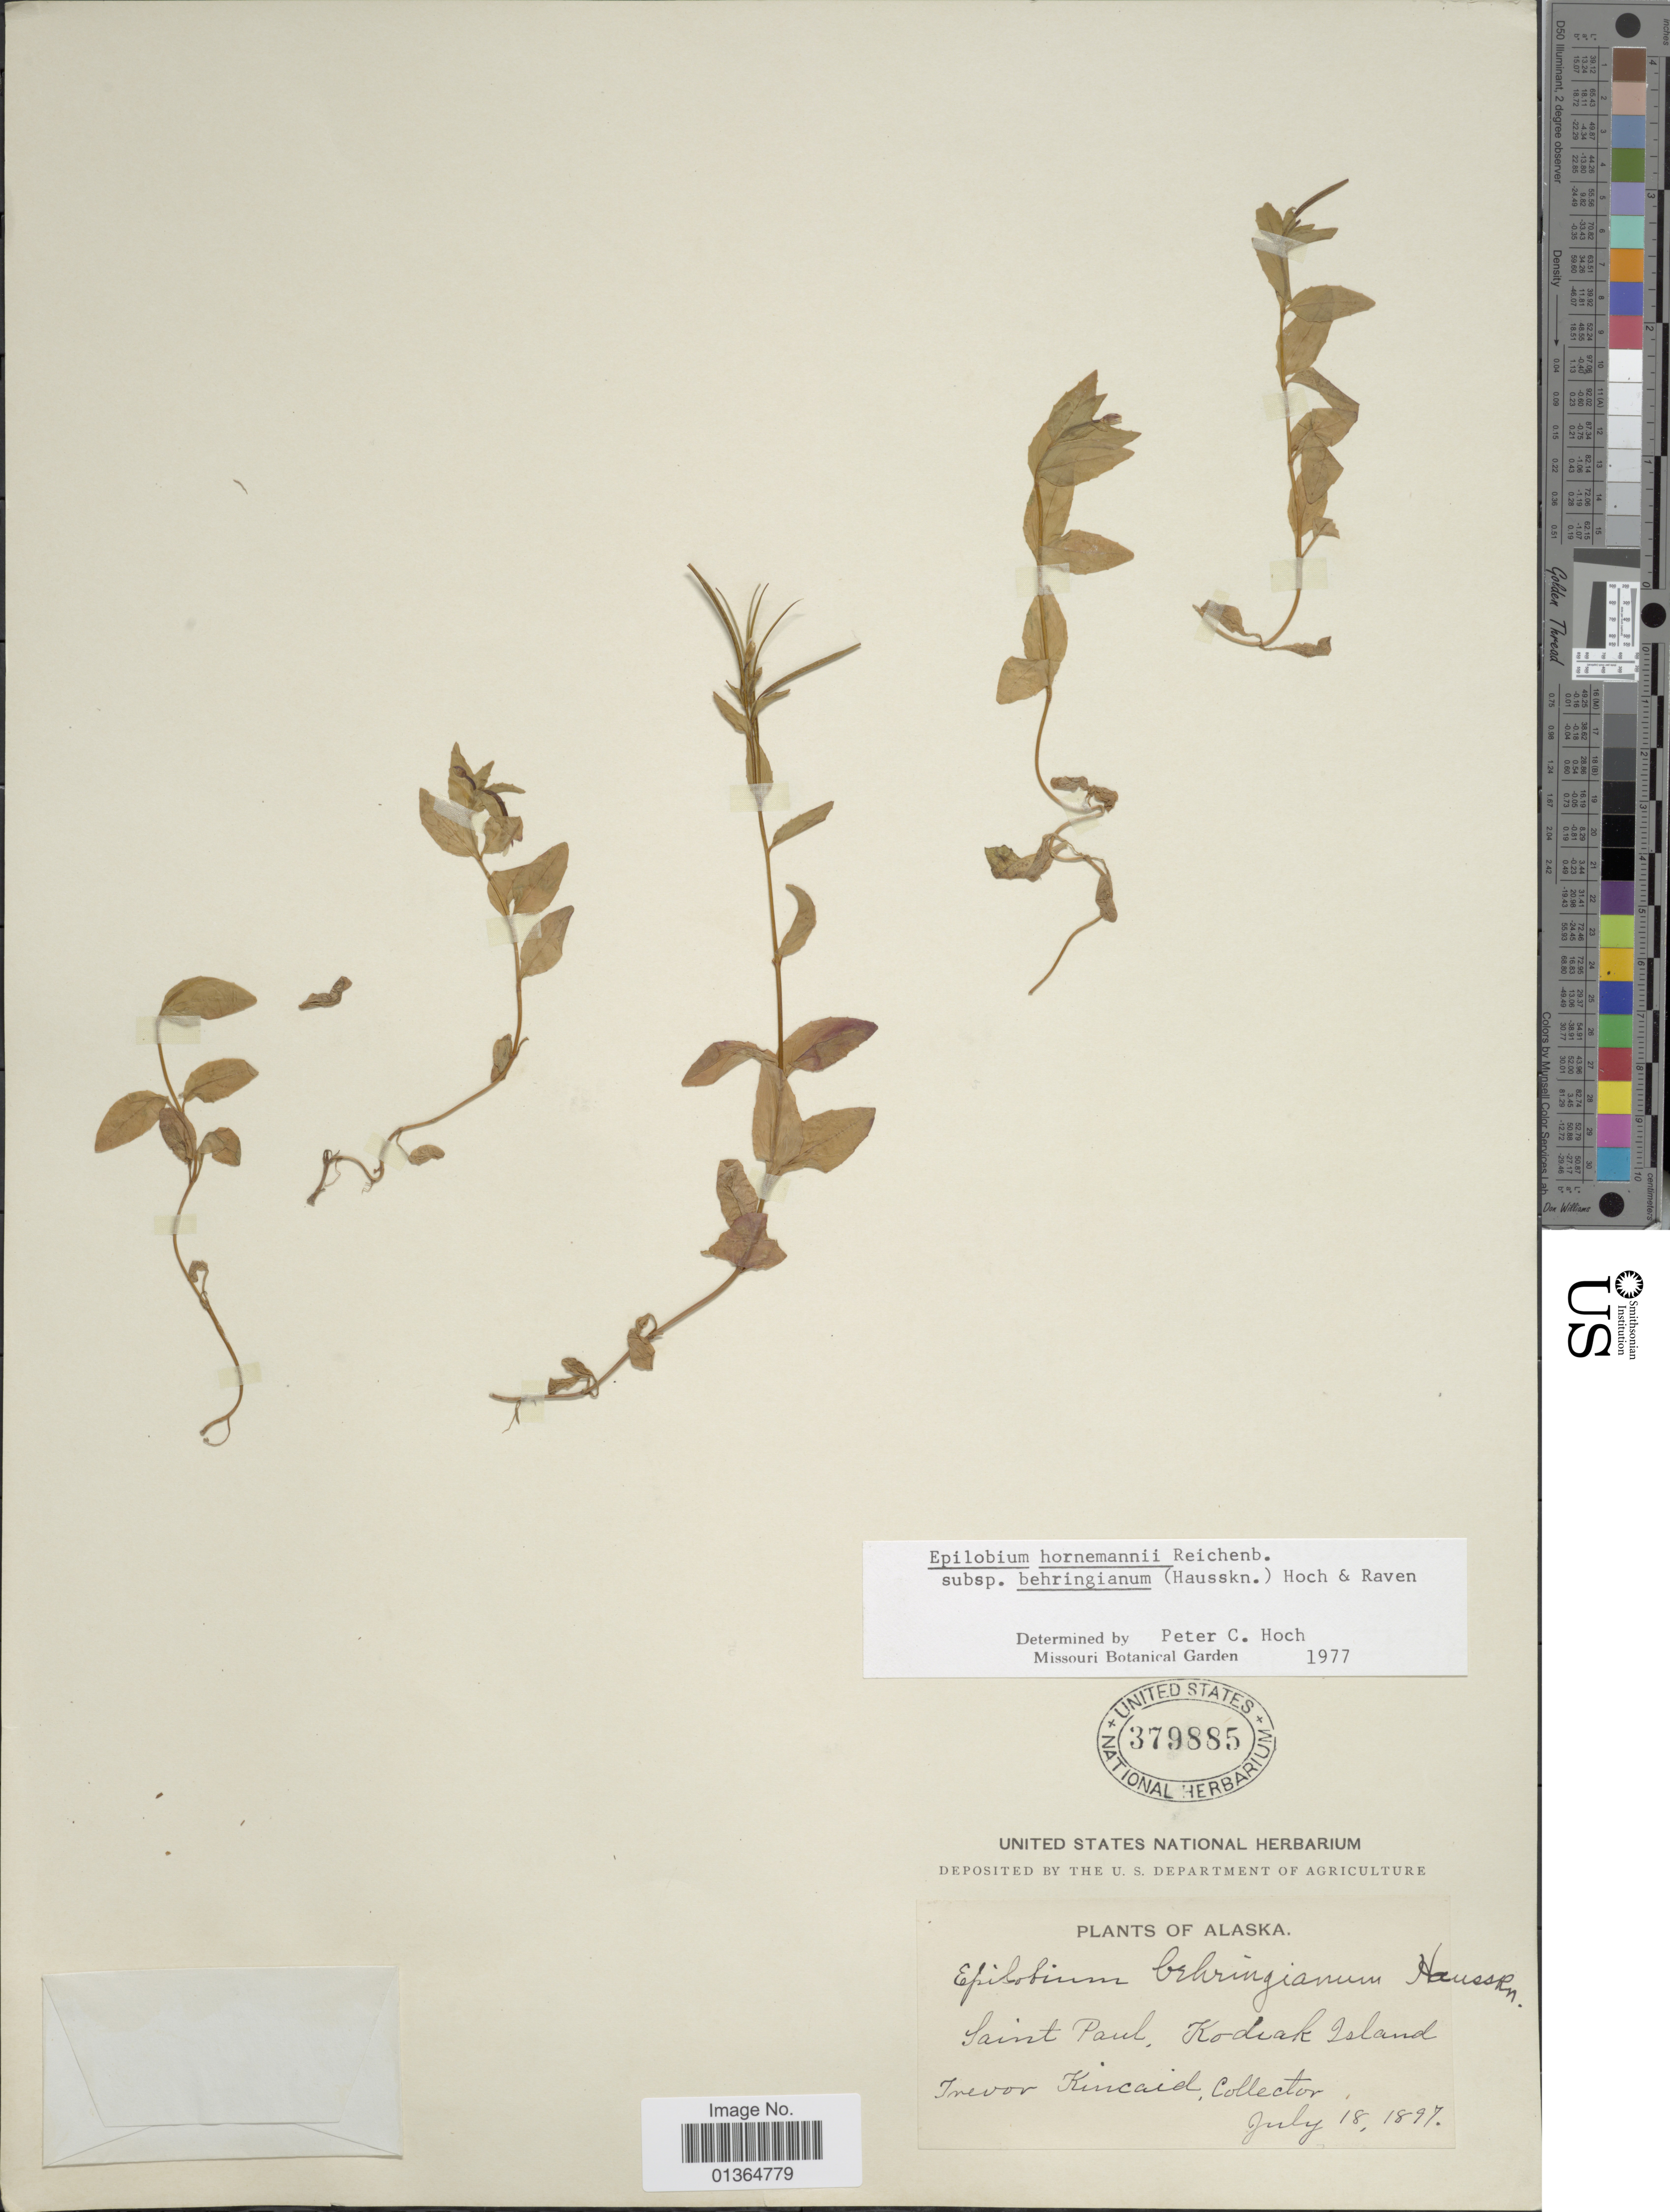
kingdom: Plantae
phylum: Tracheophyta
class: Magnoliopsida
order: Myrtales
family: Onagraceae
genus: Epilobium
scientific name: Epilobium hornemannii subsp. behringianum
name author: (Hausskn.) Hoch & P.H. Raven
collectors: T. C. Kincaid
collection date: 1897-07-18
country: United States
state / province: Alaska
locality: Saint Paul, Kodiak Island.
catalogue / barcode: US 379885